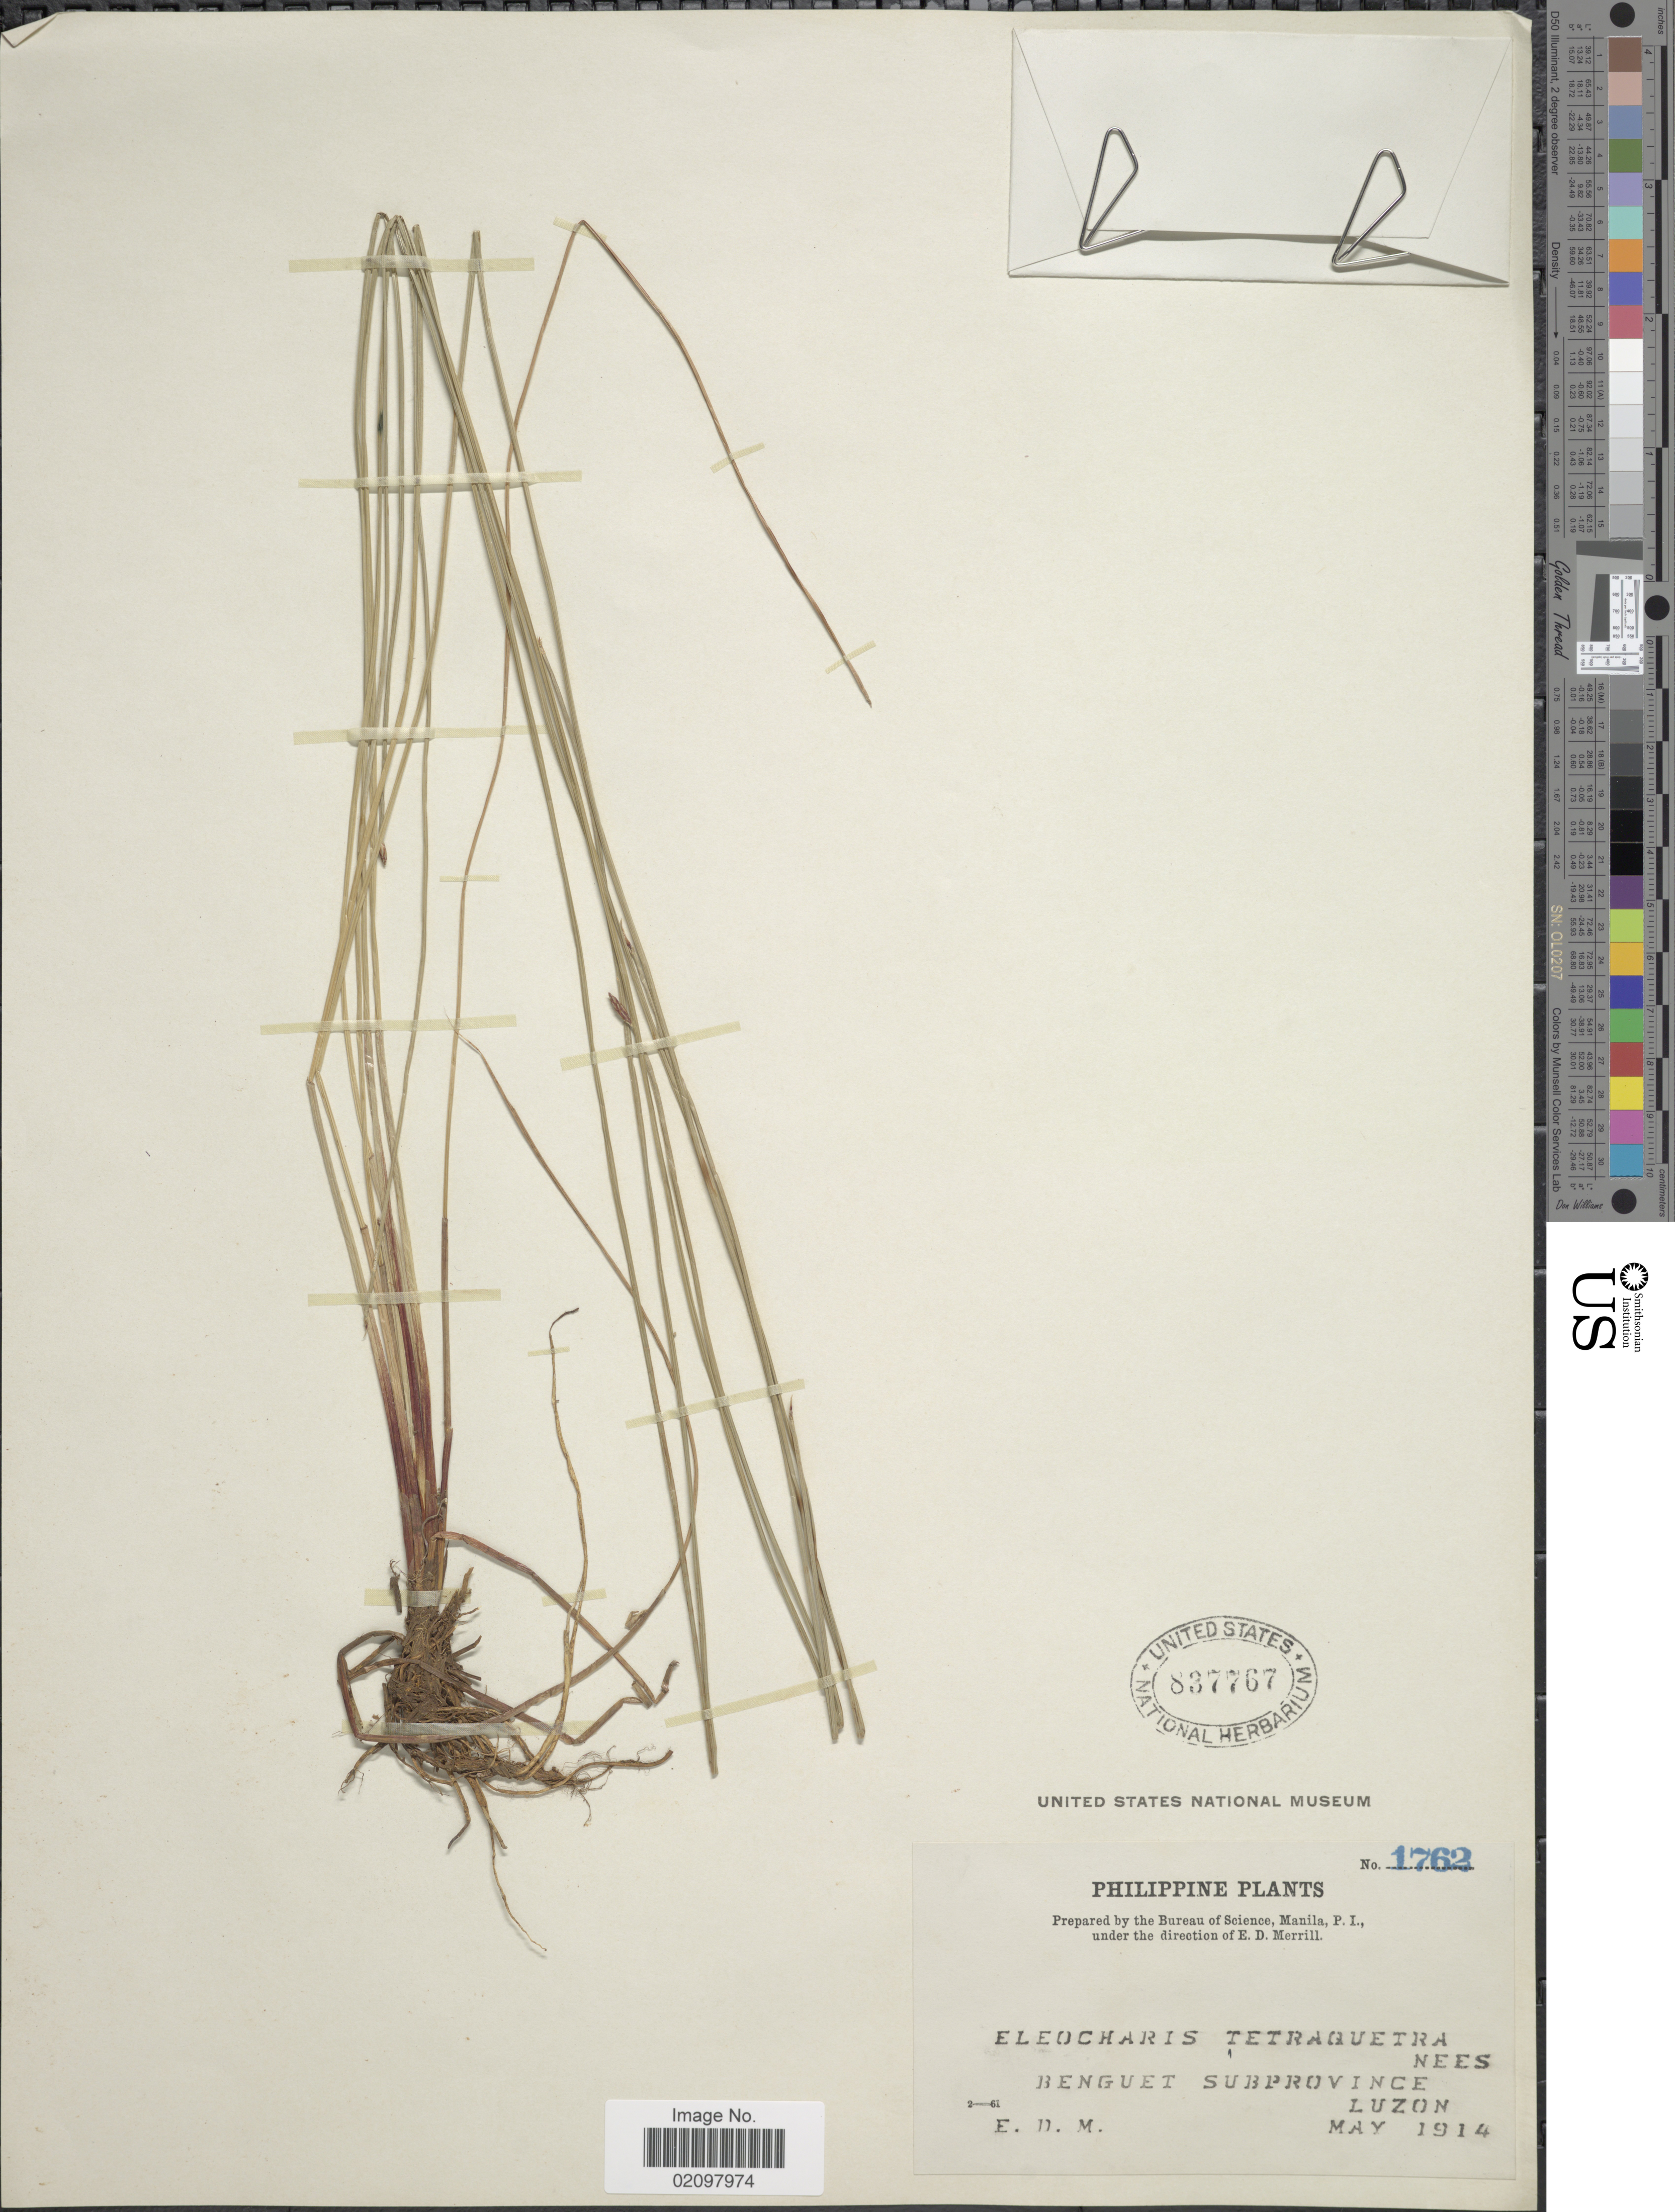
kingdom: Plantae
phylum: Tracheophyta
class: Liliopsida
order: Poales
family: Cyperaceae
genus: Eleocharis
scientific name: Eleocharis tetraquetra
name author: Nees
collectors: E. D. Merrill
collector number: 1763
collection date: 1914-05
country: Philippines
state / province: Cordillera (Administrative Region)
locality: Benguet Subprovince, Luzon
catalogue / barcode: US 837767